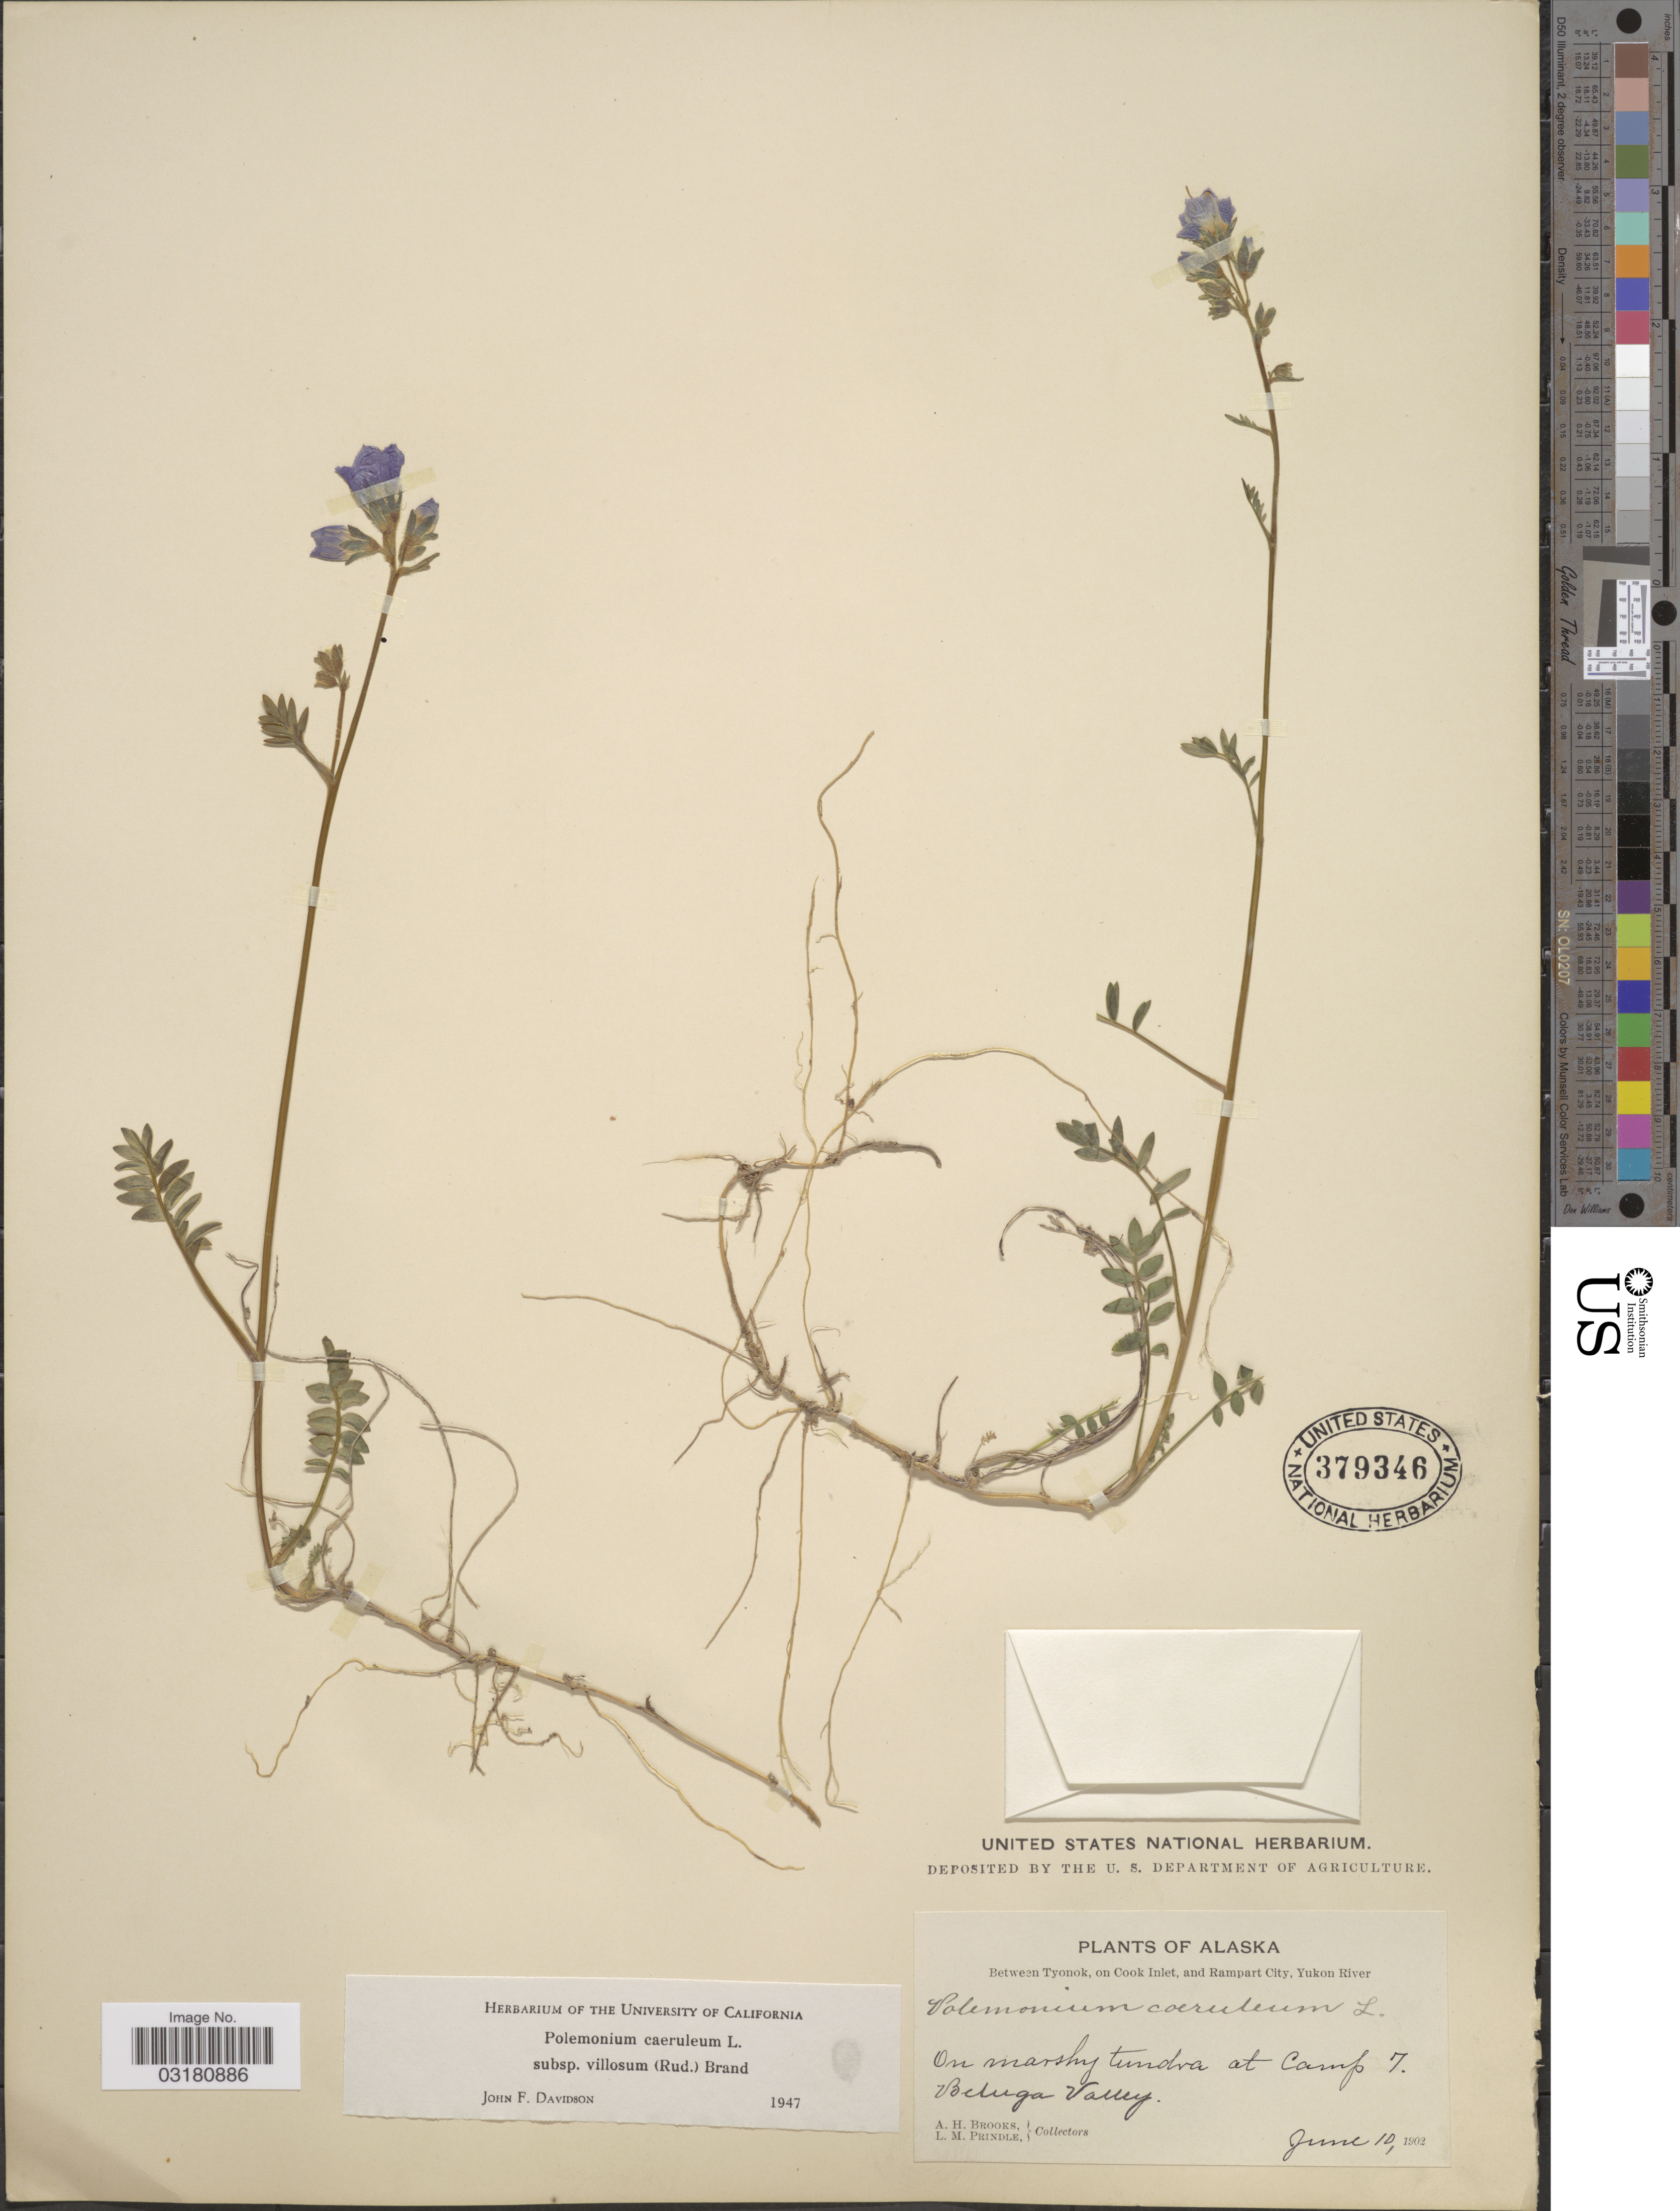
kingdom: Plantae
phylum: Tracheophyta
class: Magnoliopsida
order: Ericales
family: Polemoniaceae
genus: Polemonium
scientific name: Polemonium caeruleum subsp. villosum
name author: (Rudolph ex Georgi) Brand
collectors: A. Brooks & L. Prindle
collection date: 1902-06-10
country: United States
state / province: Alaska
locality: Between Tyonok, on Cook Inlet, and Rampart City, Yukon River. On marshy tundra at Camp 7, Beluga Valley.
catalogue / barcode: US 379346